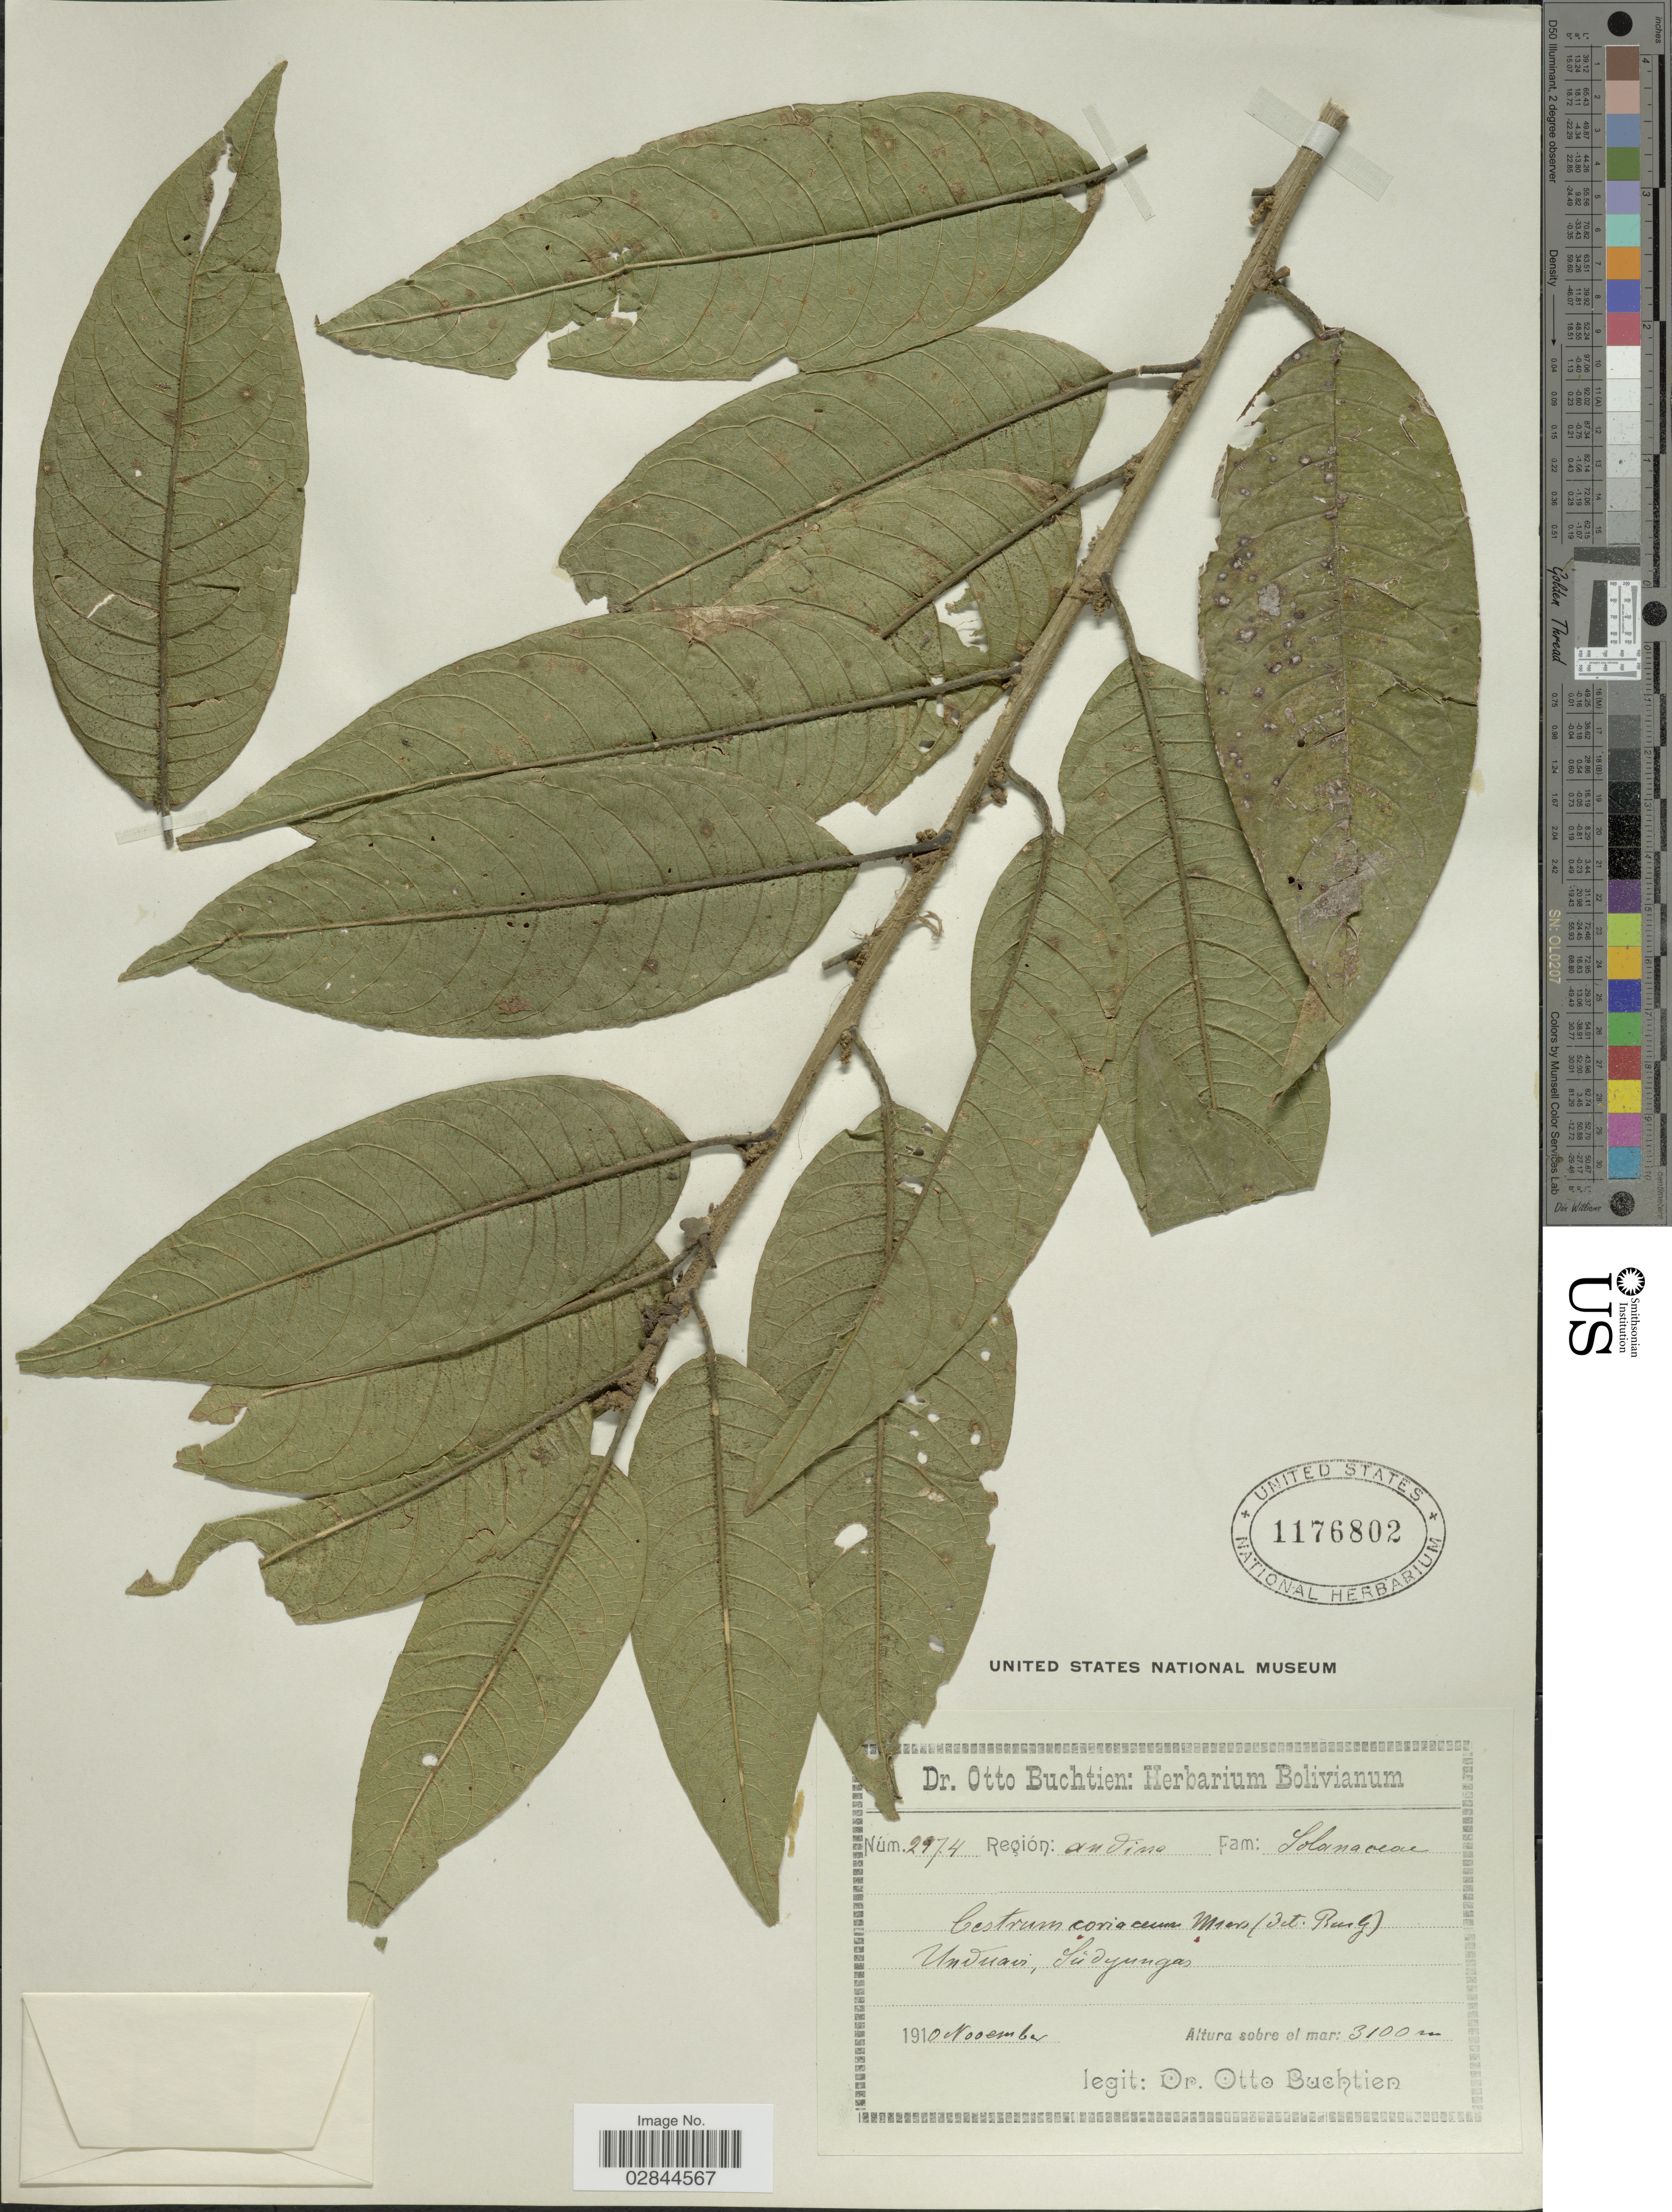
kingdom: Plantae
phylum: Tracheophyta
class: Magnoliopsida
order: Solanales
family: Solanaceae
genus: Cestrum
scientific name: Cestrum coriaceum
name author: Miers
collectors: O. Buchtien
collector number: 2974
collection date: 1910-11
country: Bolivia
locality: Región: andino. Unduavi, Südyungas.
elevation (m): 3100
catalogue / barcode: US 1176802